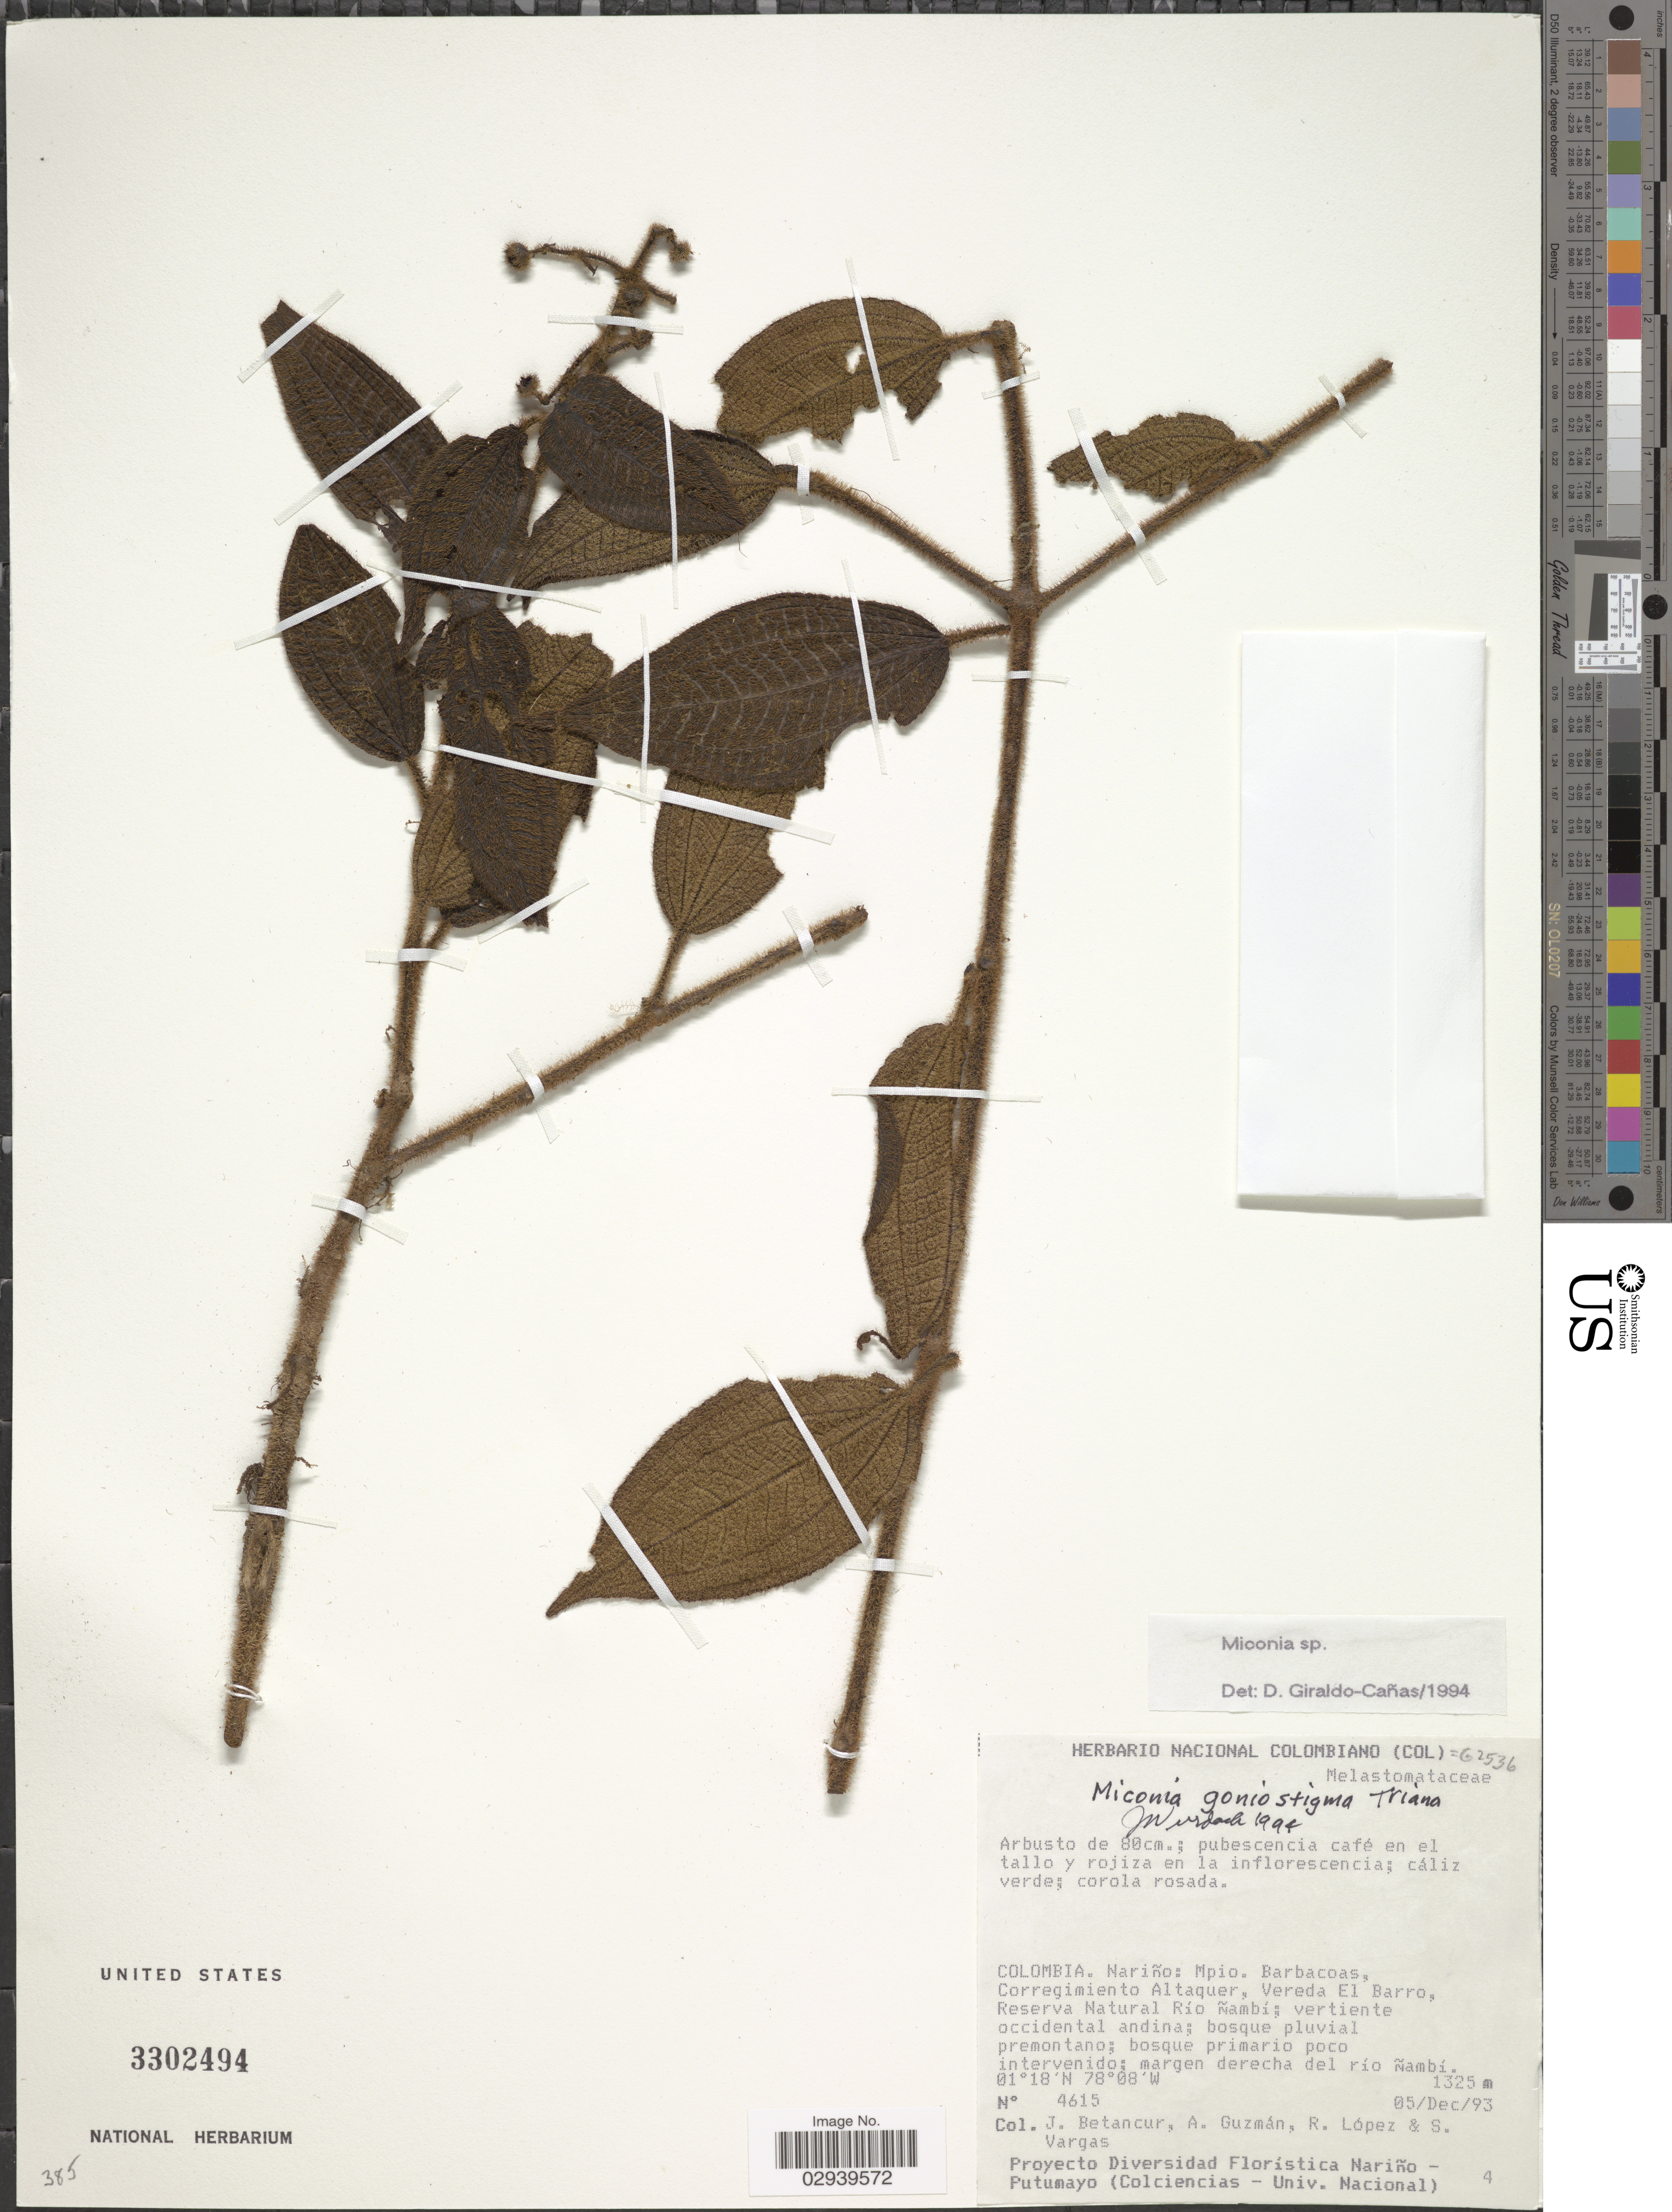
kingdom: Plantae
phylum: Tracheophyta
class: Magnoliopsida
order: Myrtales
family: Melastomataceae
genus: Miconia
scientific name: Miconia goniostigma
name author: Triana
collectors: J. Betancur, A. Guzman, R. Lopez & S. Vargas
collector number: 4615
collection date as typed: Transcribed d/m/y: 5/12/93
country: Colombia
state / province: Nariño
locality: Mpio. Barbacoas, Corregimiento Altaquer, Vereda El Barro, Reserva Natural Río Ñambi.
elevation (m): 1325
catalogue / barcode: US 3302494